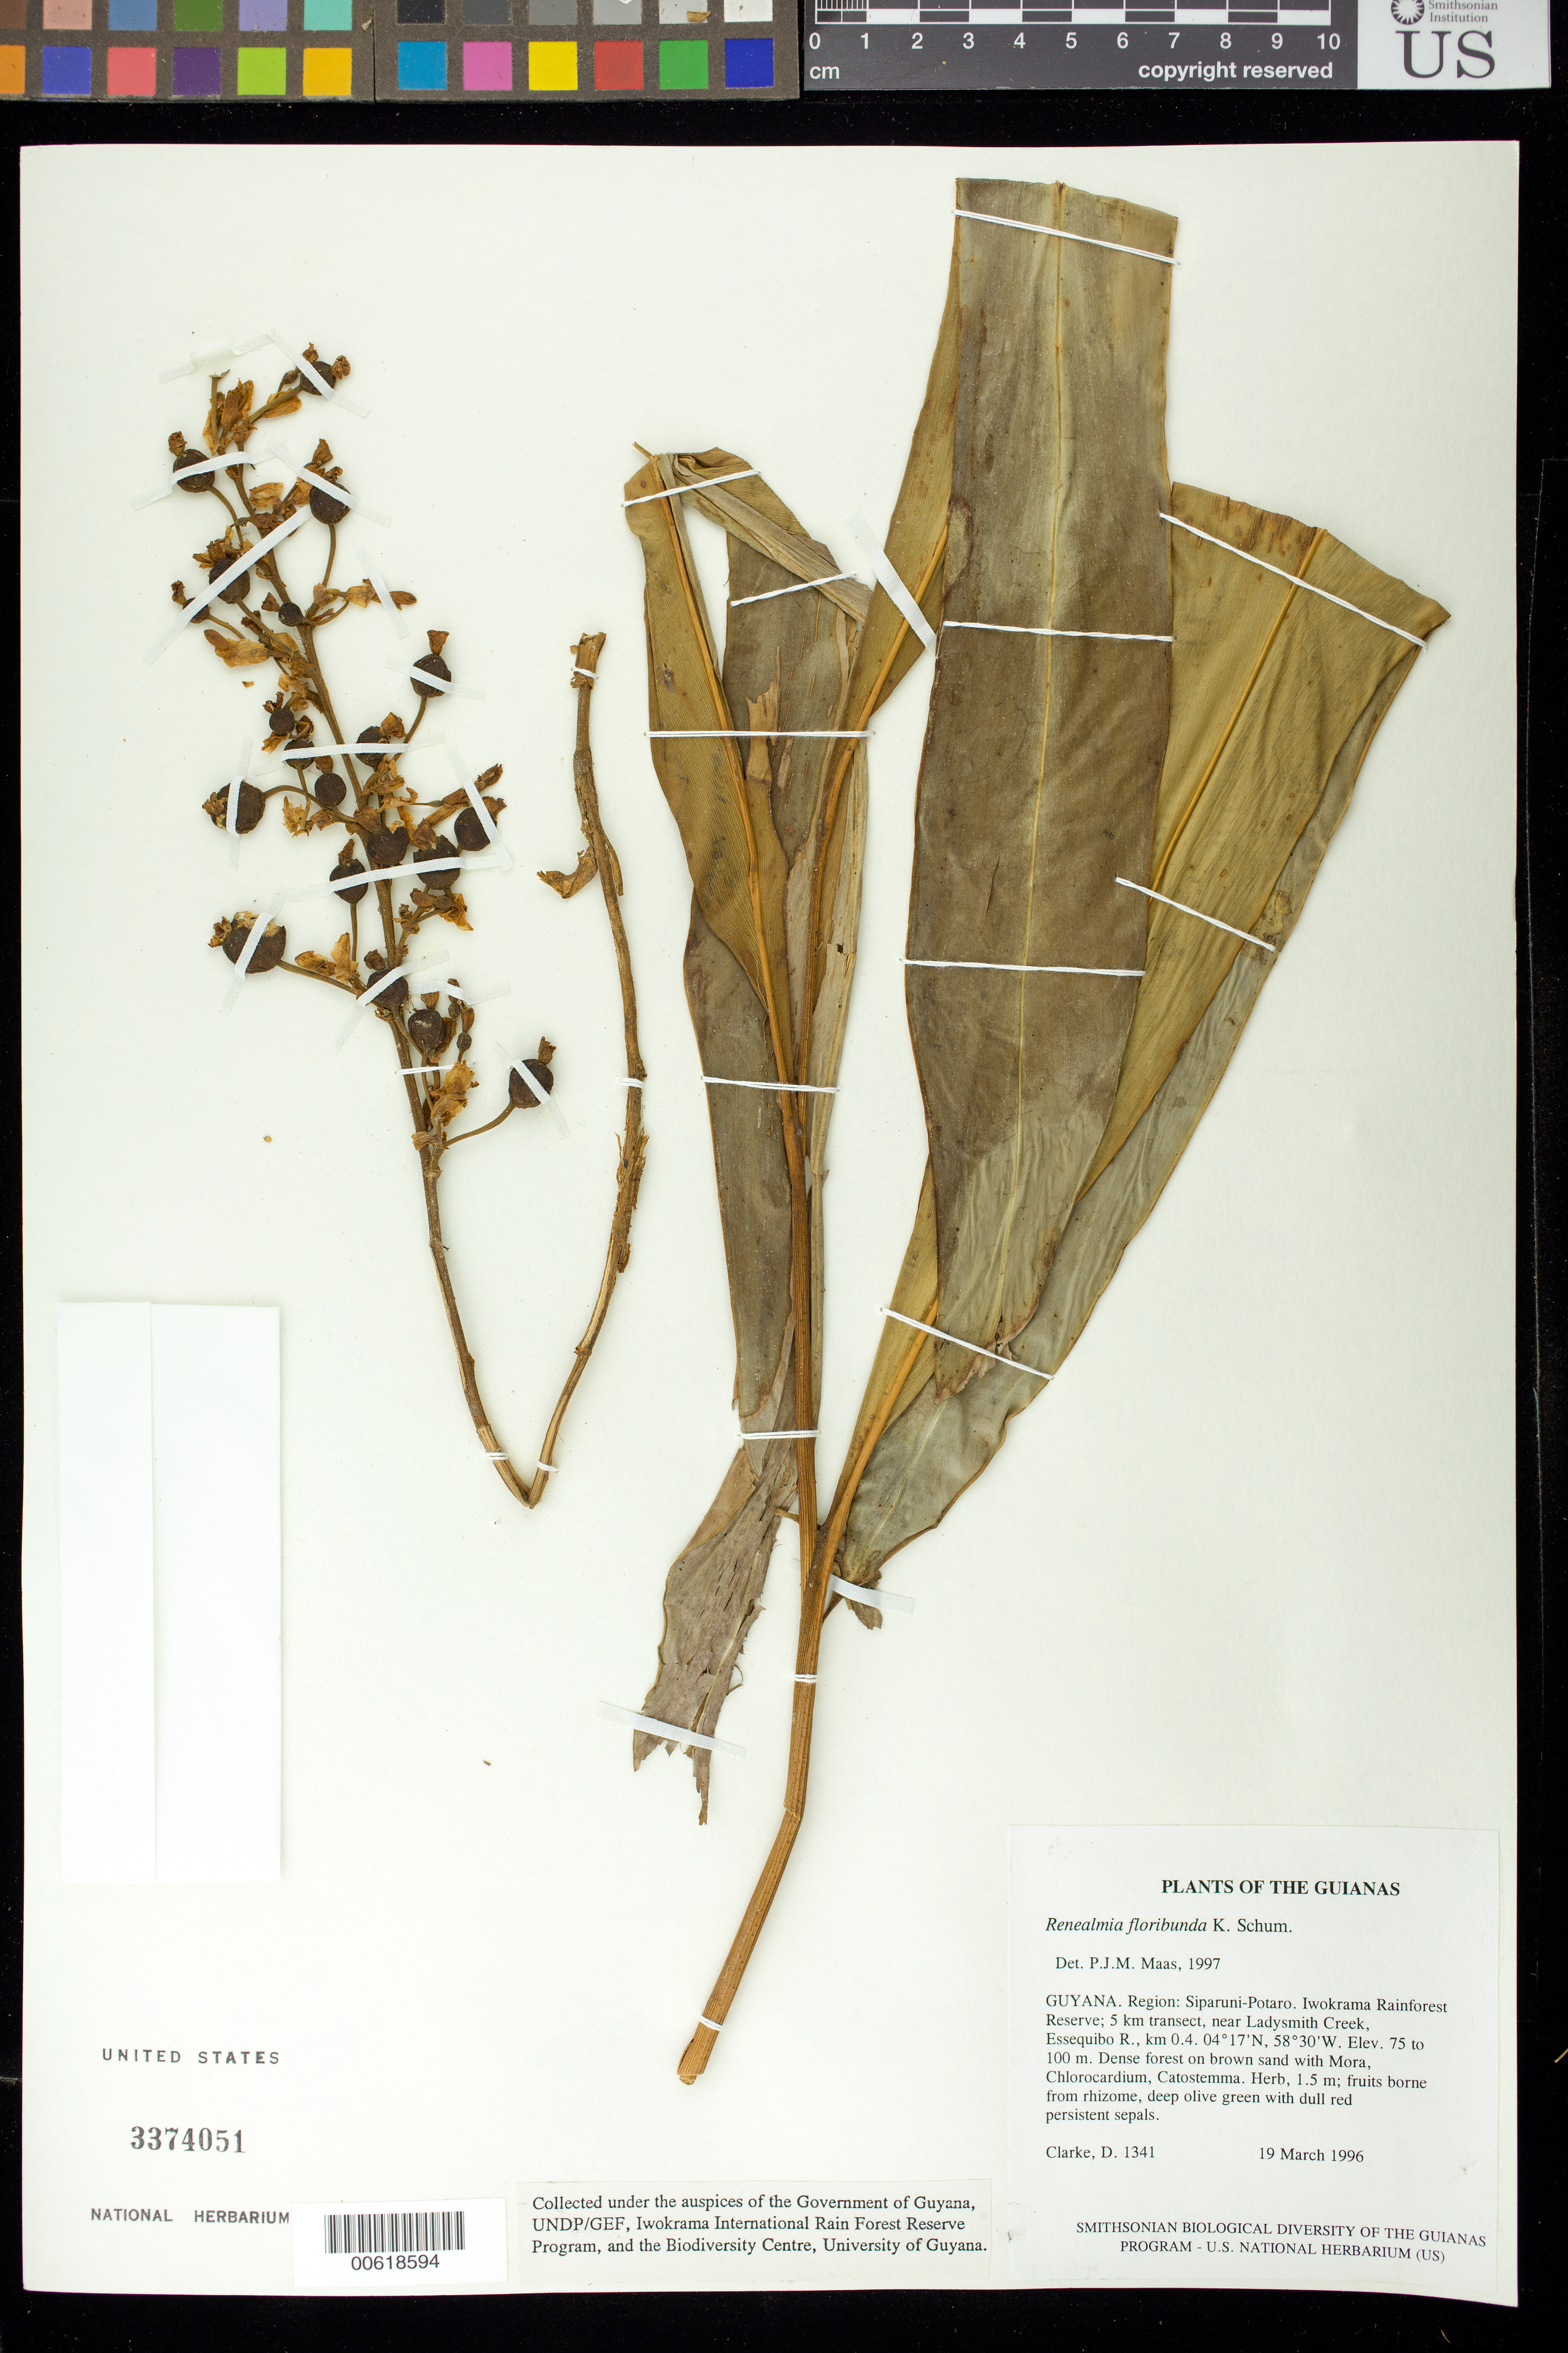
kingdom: Plantae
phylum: Tracheophyta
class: Liliopsida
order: Zingiberales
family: Zingiberaceae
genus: Renealmia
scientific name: Renealmia floribunda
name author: K. Schum.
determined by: Maas, Paul J. M.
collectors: H. D. Clarke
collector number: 1341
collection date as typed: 19 March 1996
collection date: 1996-03-19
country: Guyana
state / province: Potaro-Siparuni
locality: Iwokrama Rainforest Reserve; 5 km transect, near Ladysmith Creek, Essequibo R., km 0.4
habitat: Dense forest on brown sand with Mora, Chlorocardium, Catostemma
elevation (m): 75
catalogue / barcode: US 3374051